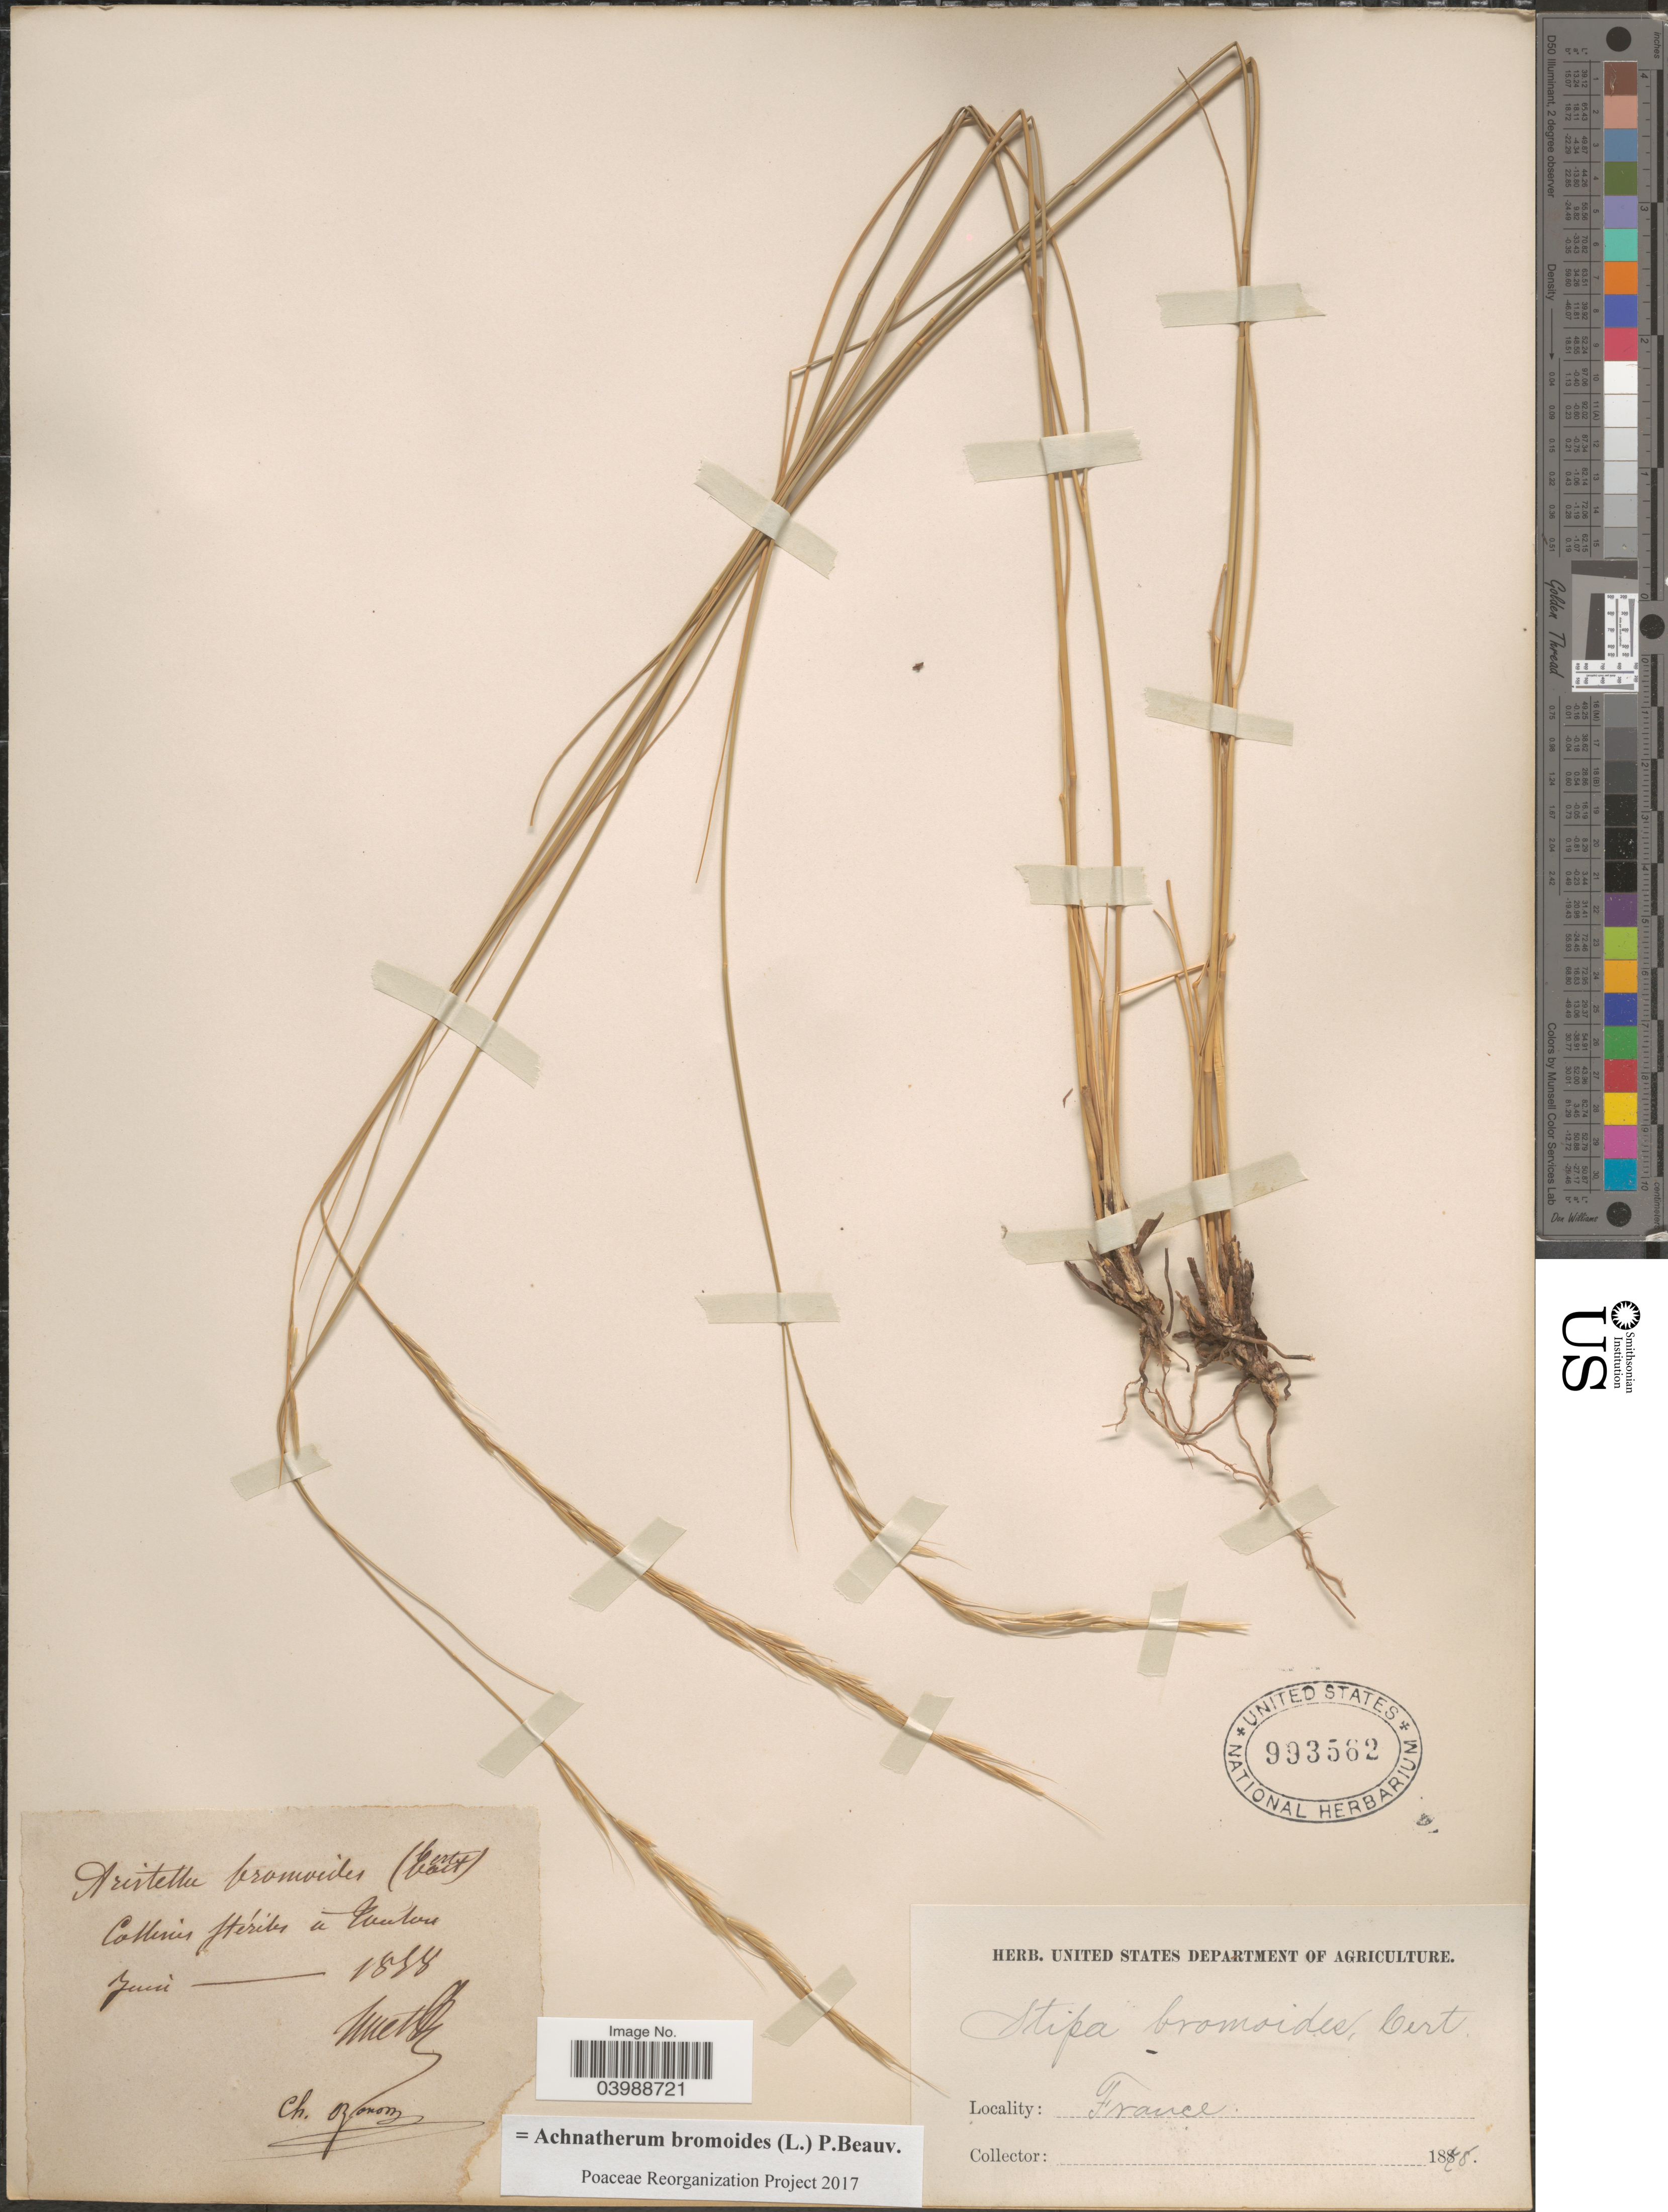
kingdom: Plantae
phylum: Tracheophyta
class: Liliopsida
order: Poales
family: Poaceae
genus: Achnatherum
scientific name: Achnatherum bromoides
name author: (L.) P. Beauv.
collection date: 1878-06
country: France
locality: Collines Stériles á Toulon.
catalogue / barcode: US 993562